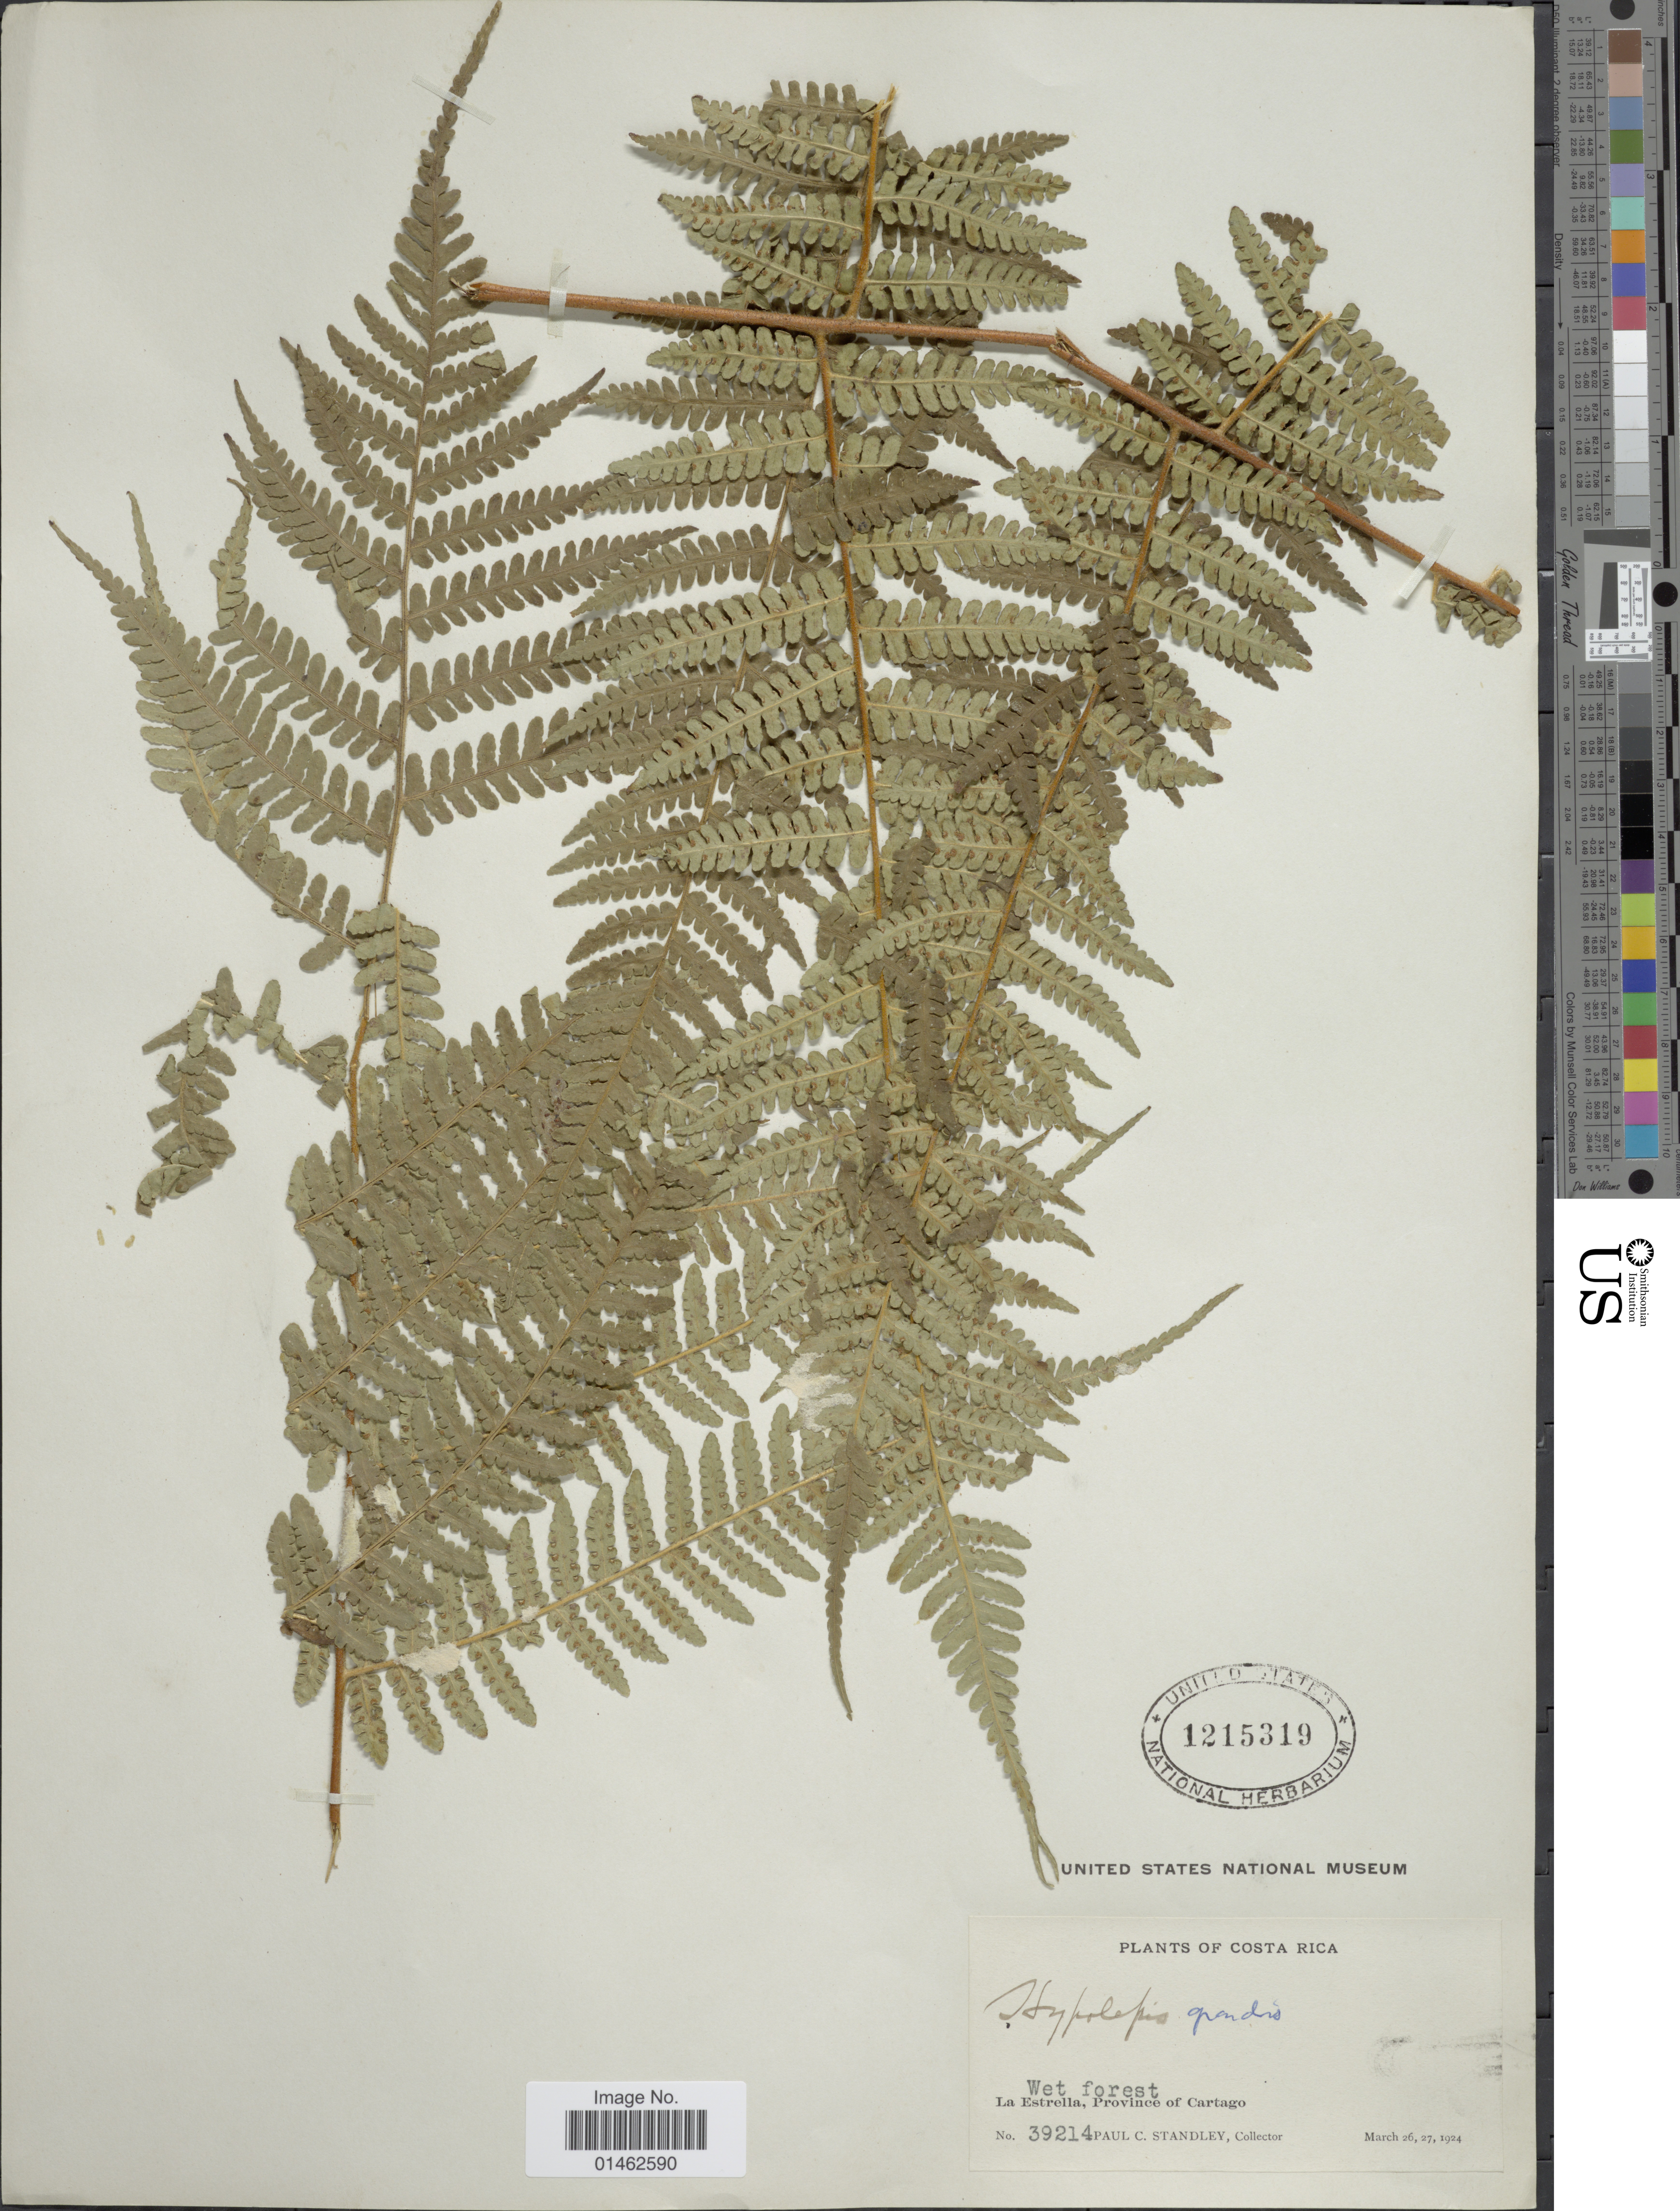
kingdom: Plantae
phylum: Tracheophyta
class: Polypodiopsida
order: Polypodiales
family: Dennstaedtiaceae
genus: Hypolepis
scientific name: Hypolepis grandis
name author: Lellinger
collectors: P. C. Standley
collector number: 39214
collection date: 1924-03-26/1924-03-27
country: Costa Rica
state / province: Cartago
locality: La Estrella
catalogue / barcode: US 1215319